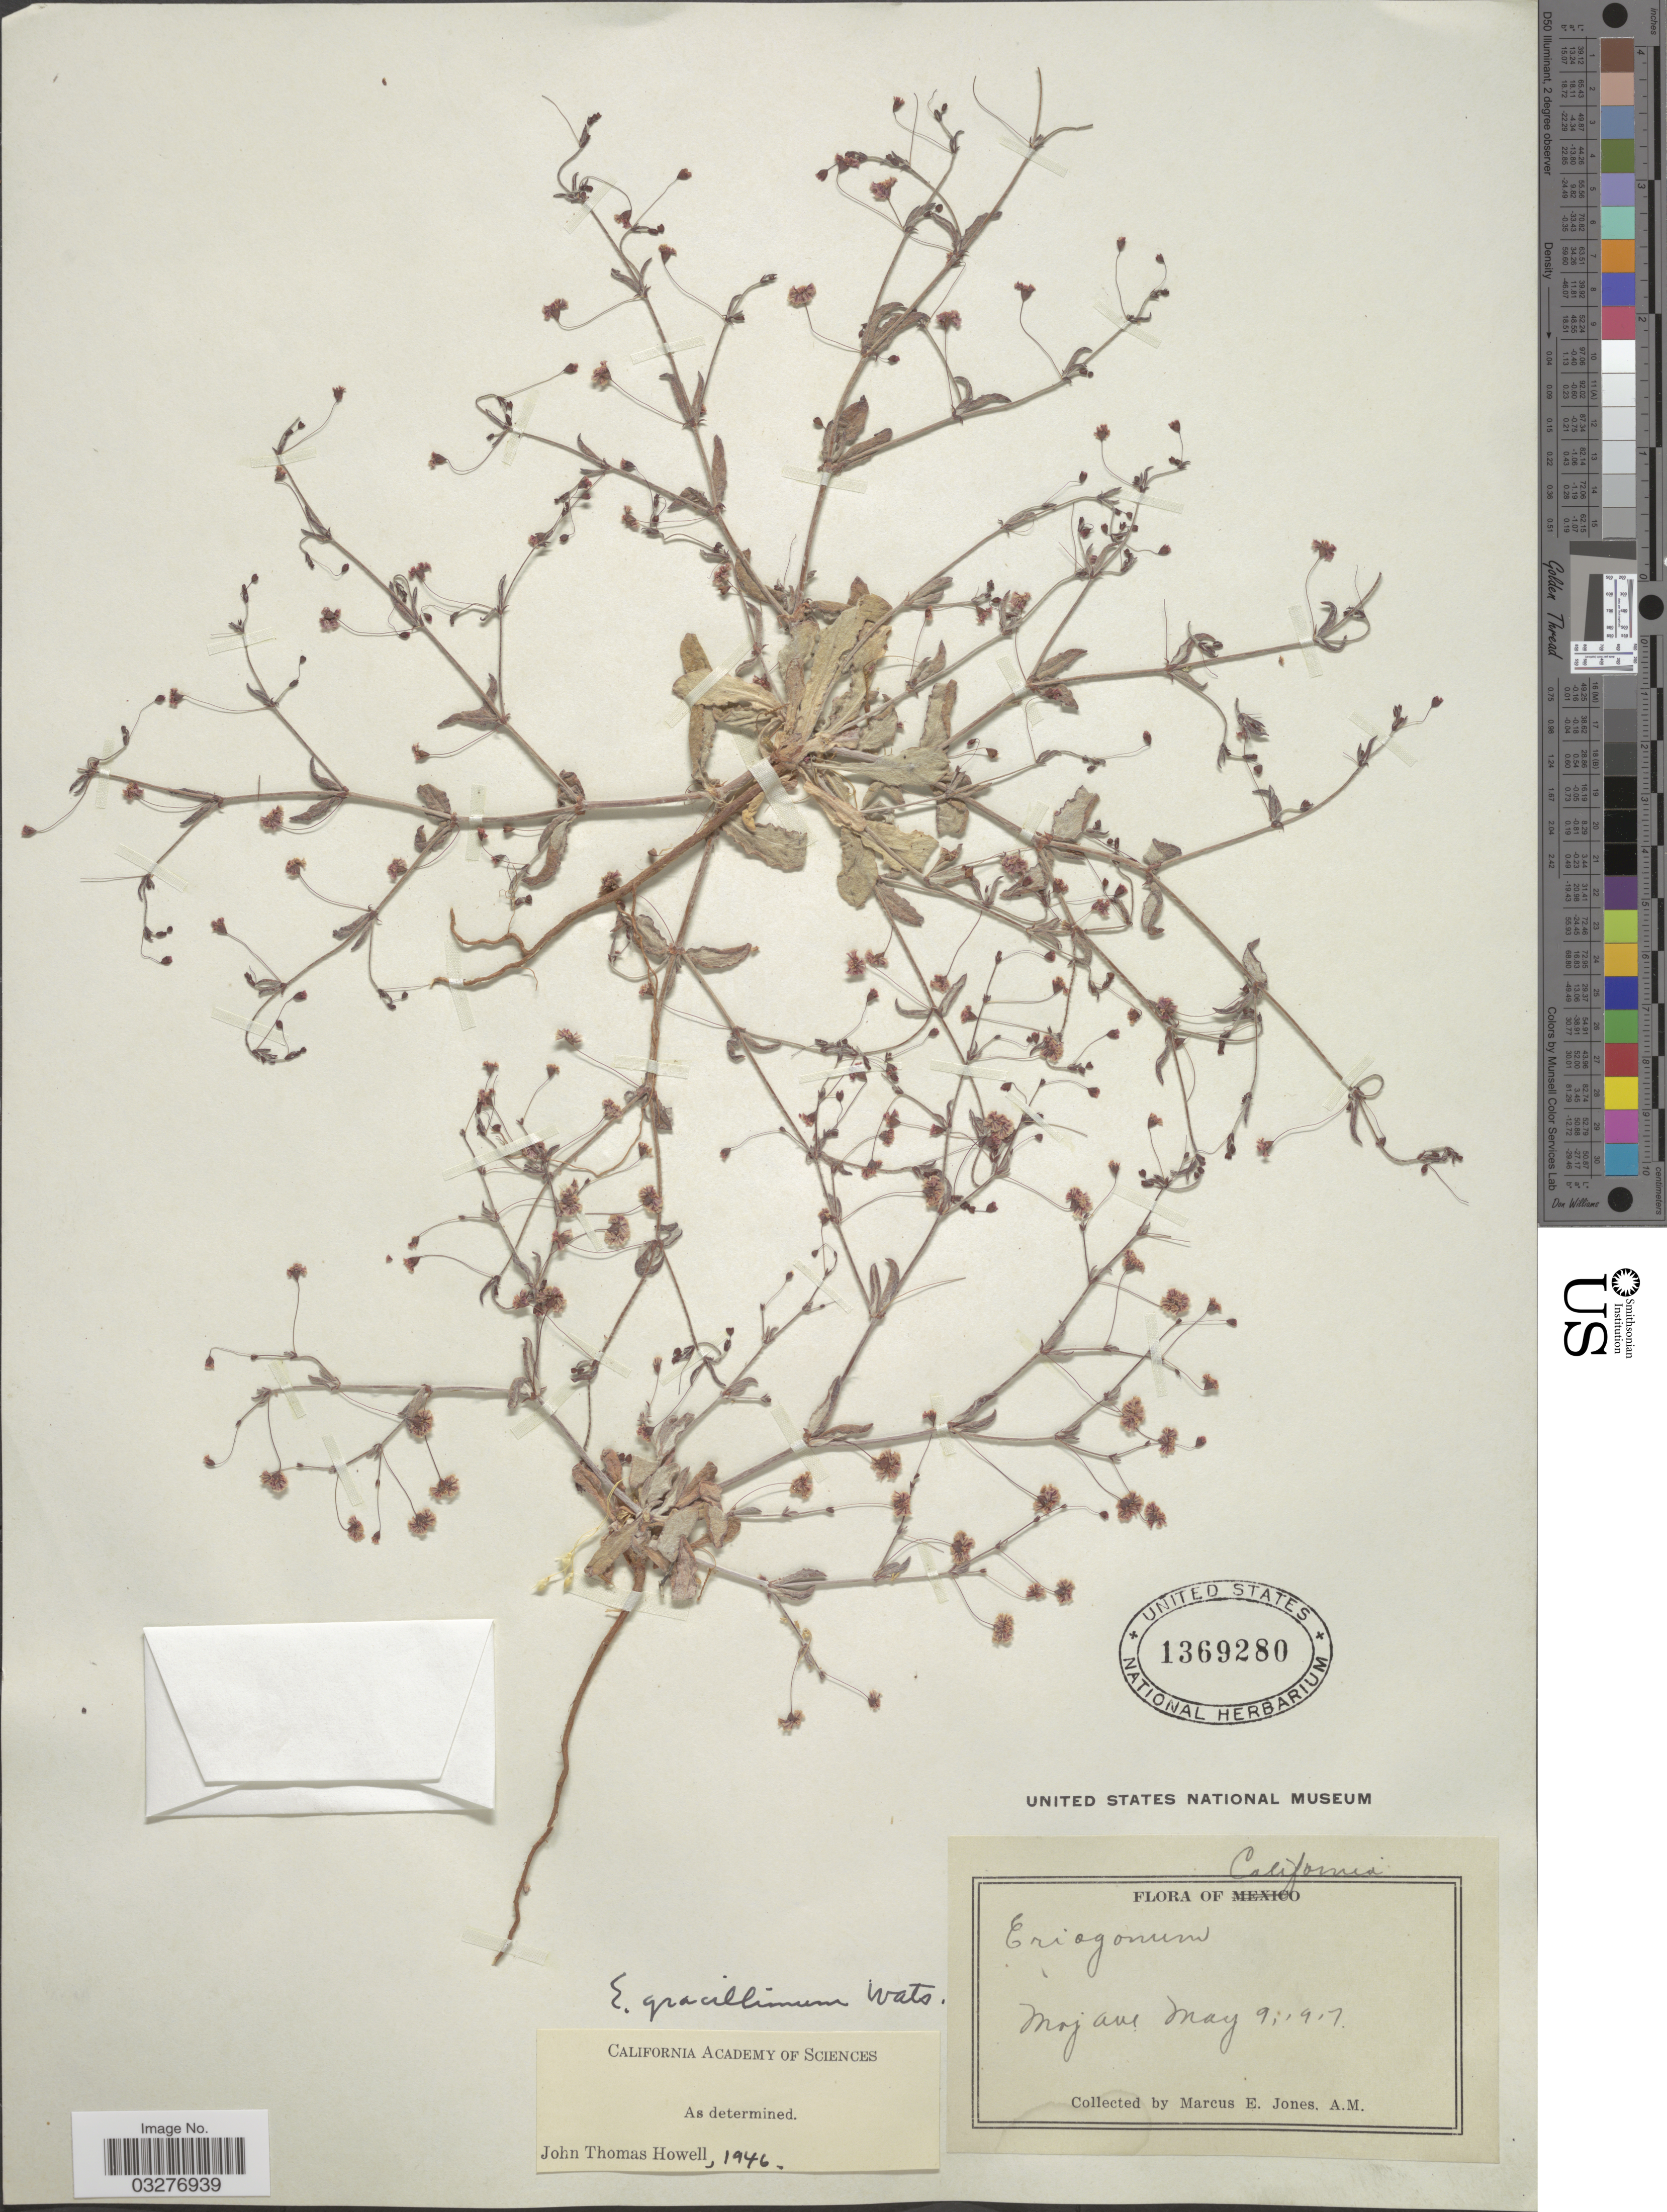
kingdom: Plantae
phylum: Tracheophyta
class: Magnoliopsida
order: Caryophyllales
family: Polygonaceae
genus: Eriogonum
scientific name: Eriogonum gracillimum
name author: S. Watson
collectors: M. E. Jones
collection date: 1917-05-09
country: United States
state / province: California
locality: Mojave.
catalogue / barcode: US 1369280